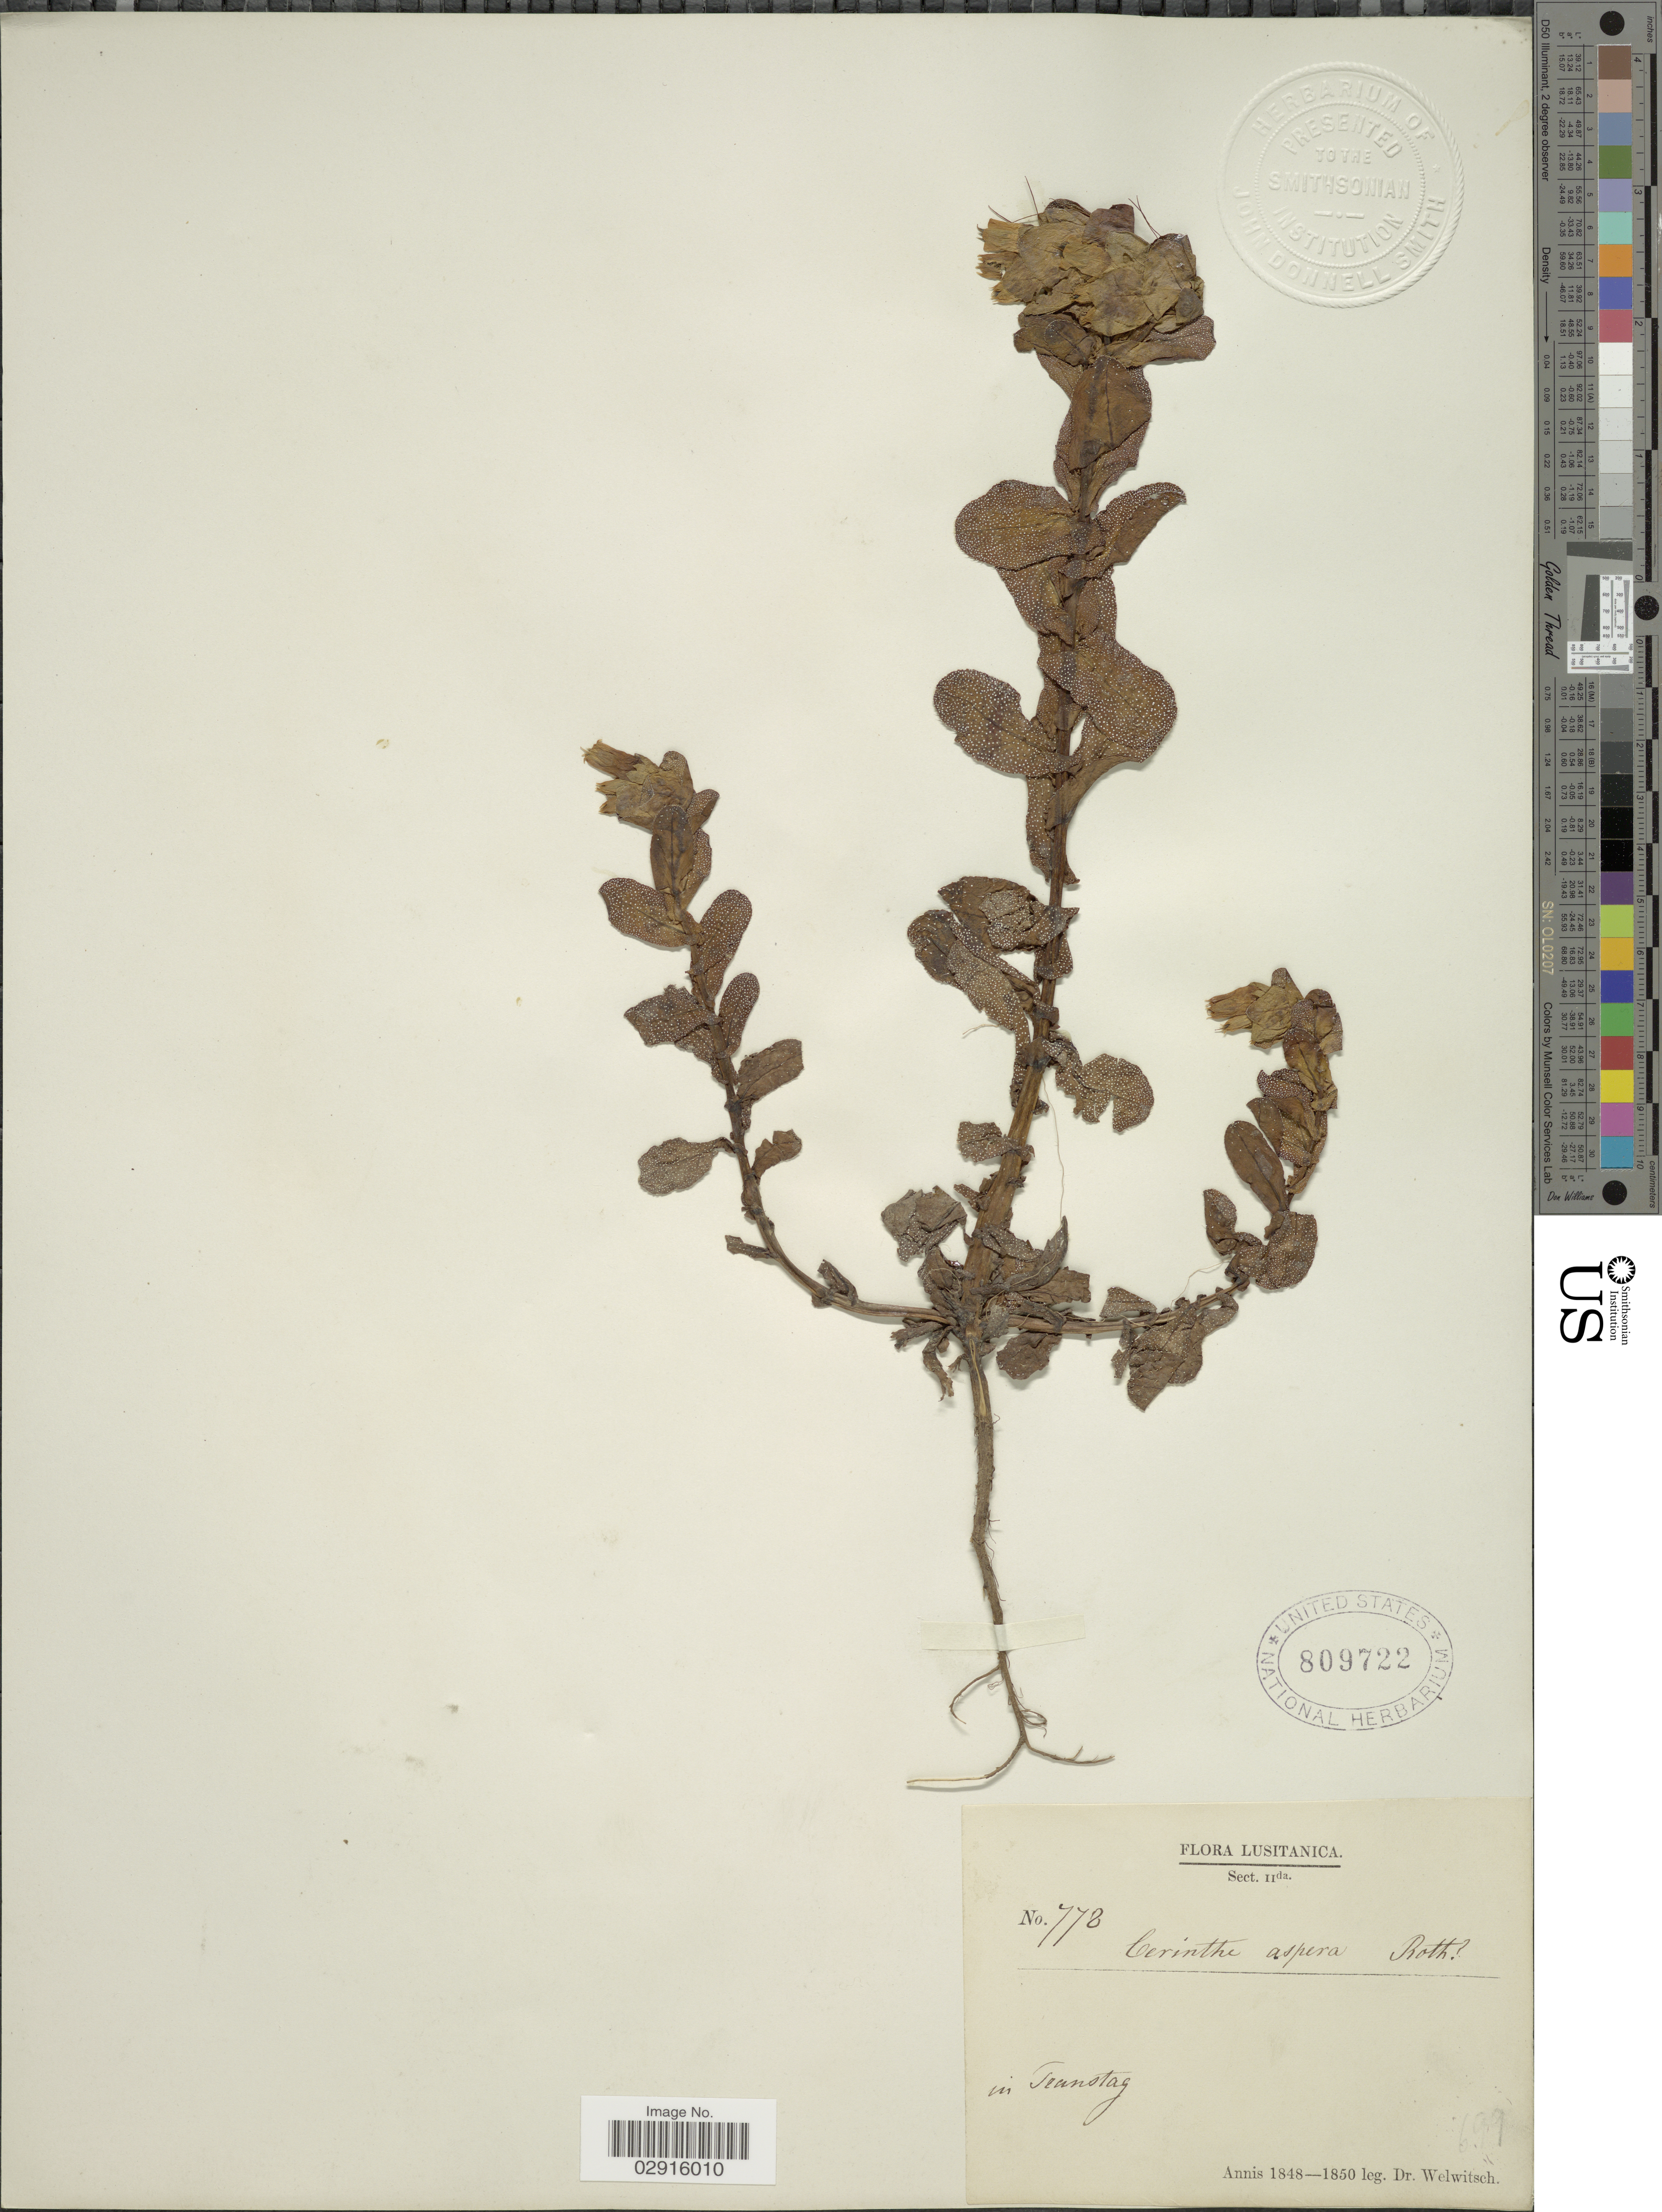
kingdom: Plantae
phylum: Tracheophyta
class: Magnoliopsida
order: Boraginales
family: Boraginaceae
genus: Cerinthe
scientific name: Cerinthe aspera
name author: A. Roth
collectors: -. Welwitsch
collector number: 778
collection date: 1848/1850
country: Portugal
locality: Sect. 11da., in Teanstag.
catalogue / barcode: US 809722